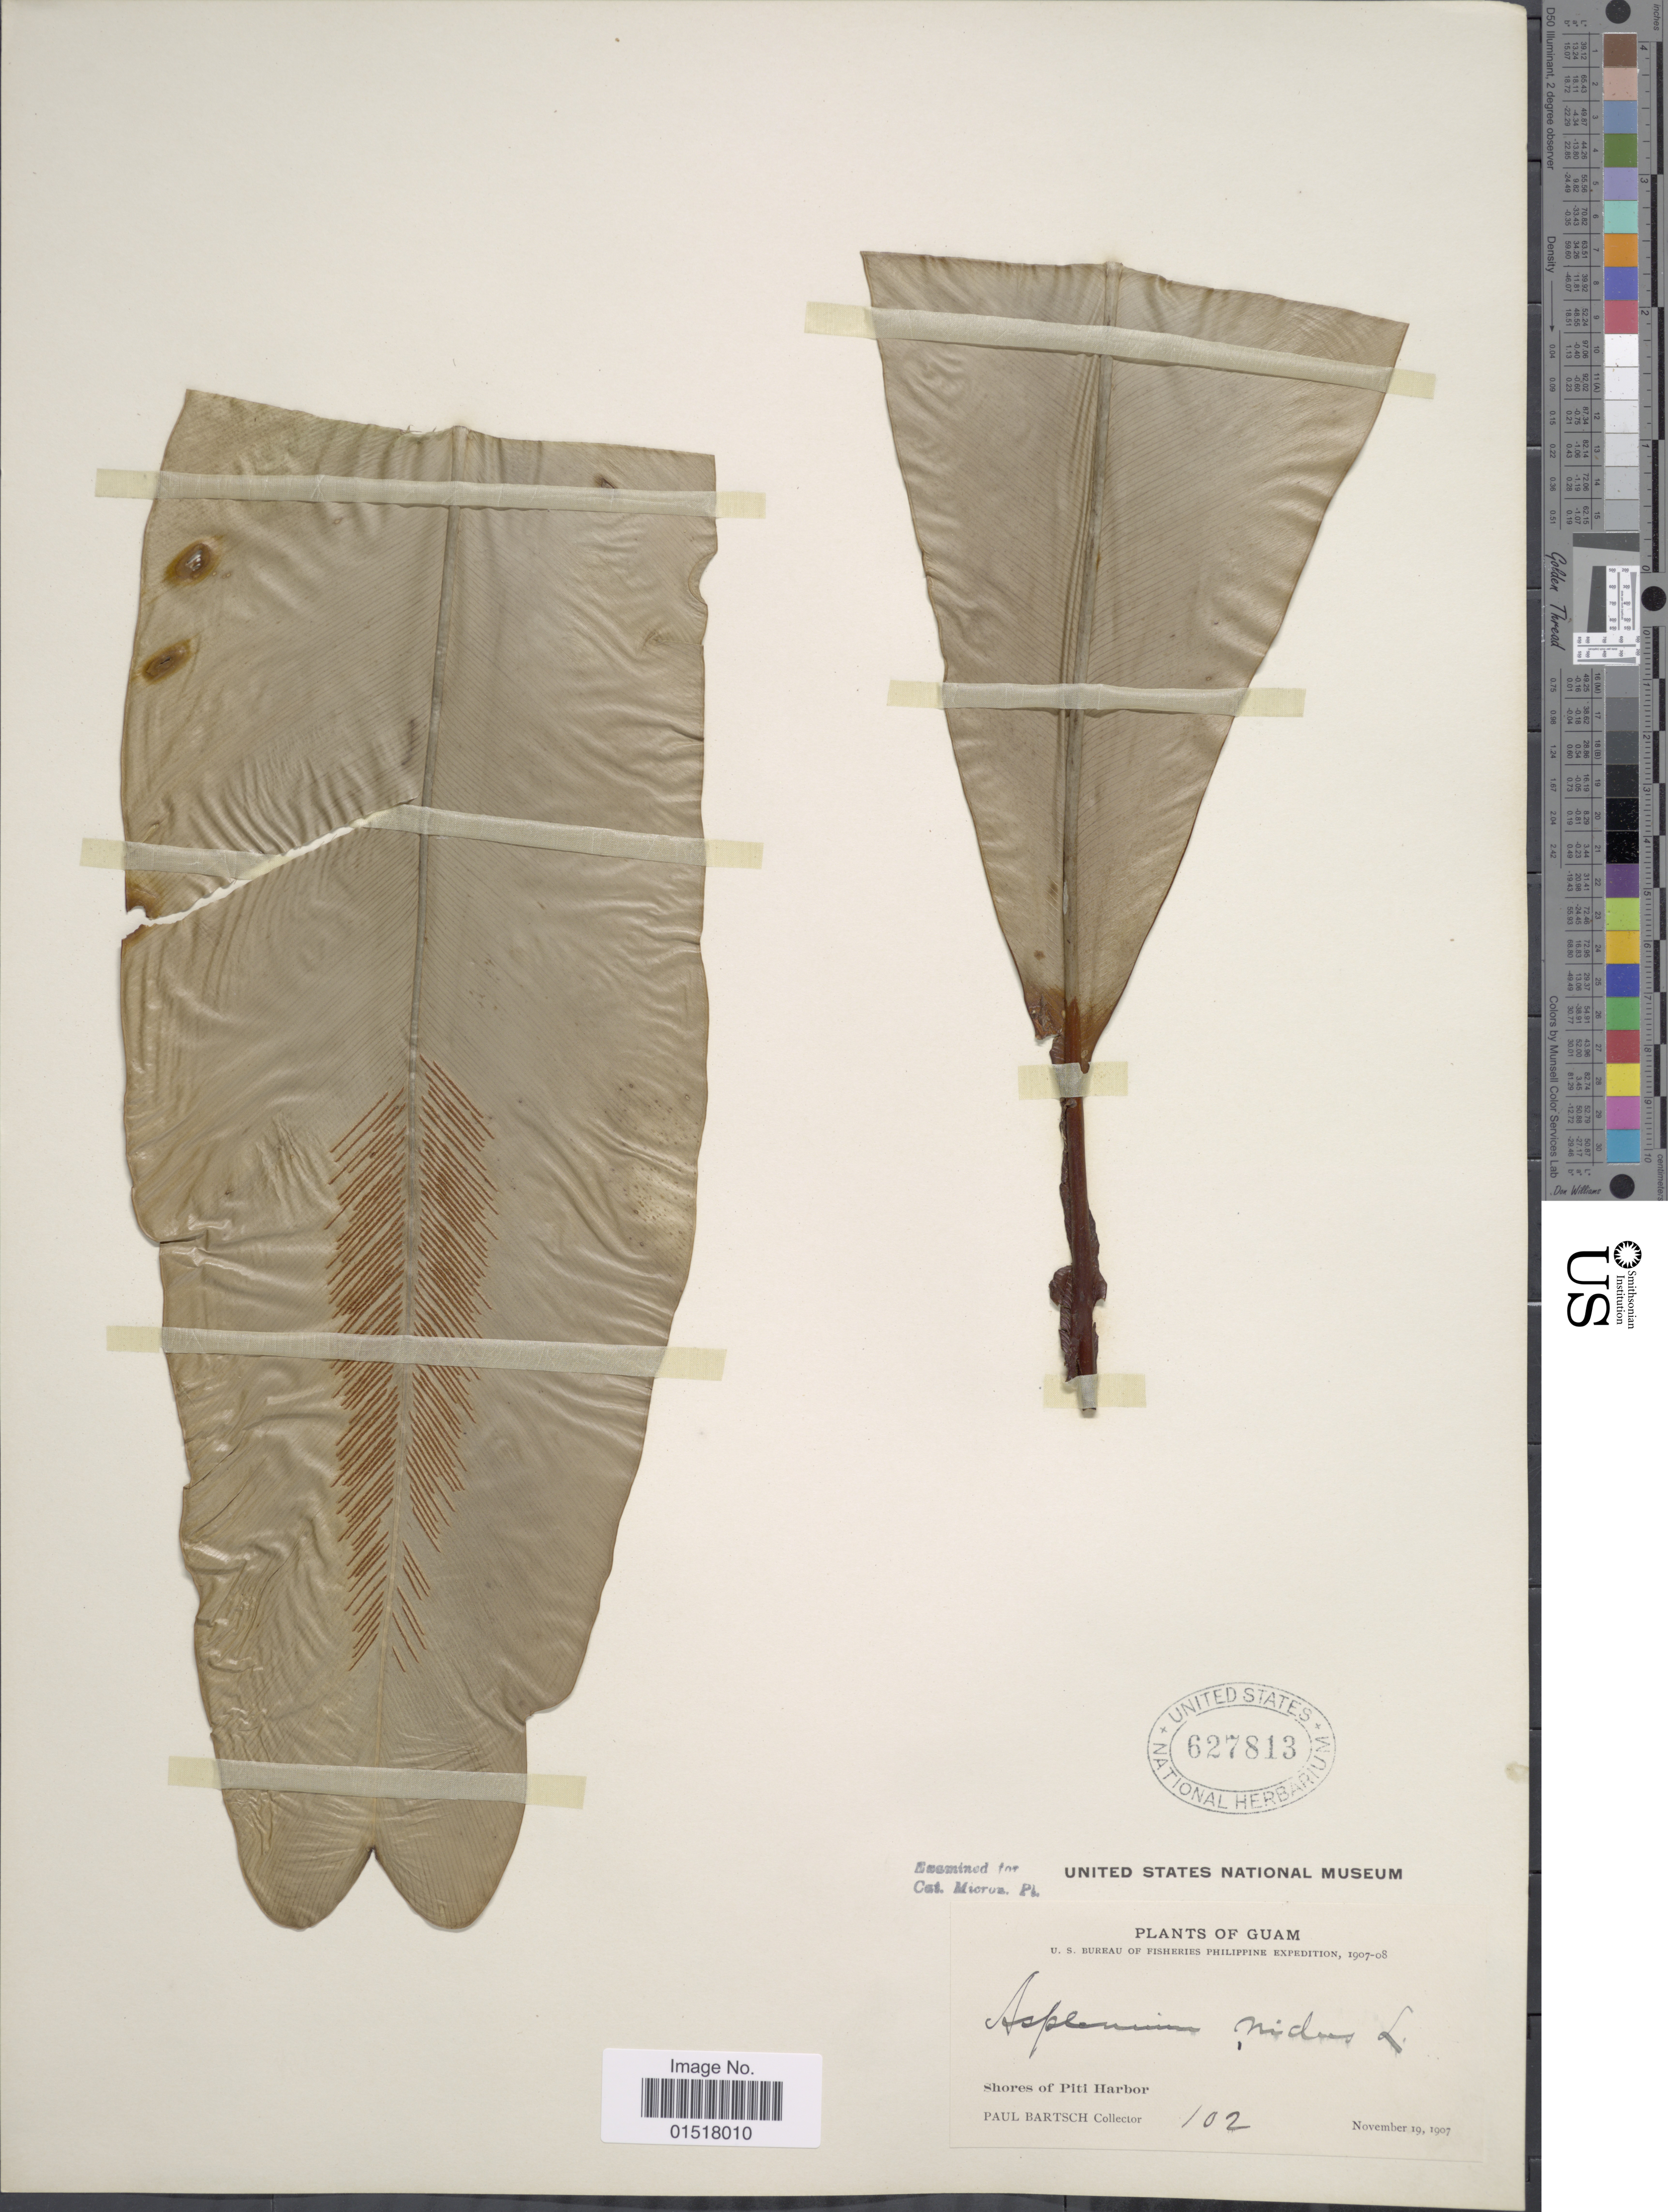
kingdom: Plantae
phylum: Tracheophyta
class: Polypodiopsida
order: Polypodiales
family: Aspleniaceae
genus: Asplenium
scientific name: Asplenium nidus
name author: L.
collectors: P. Bartsch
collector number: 102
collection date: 1907-11-19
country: Guam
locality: Shores of Piti Harbor.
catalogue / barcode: US 627813